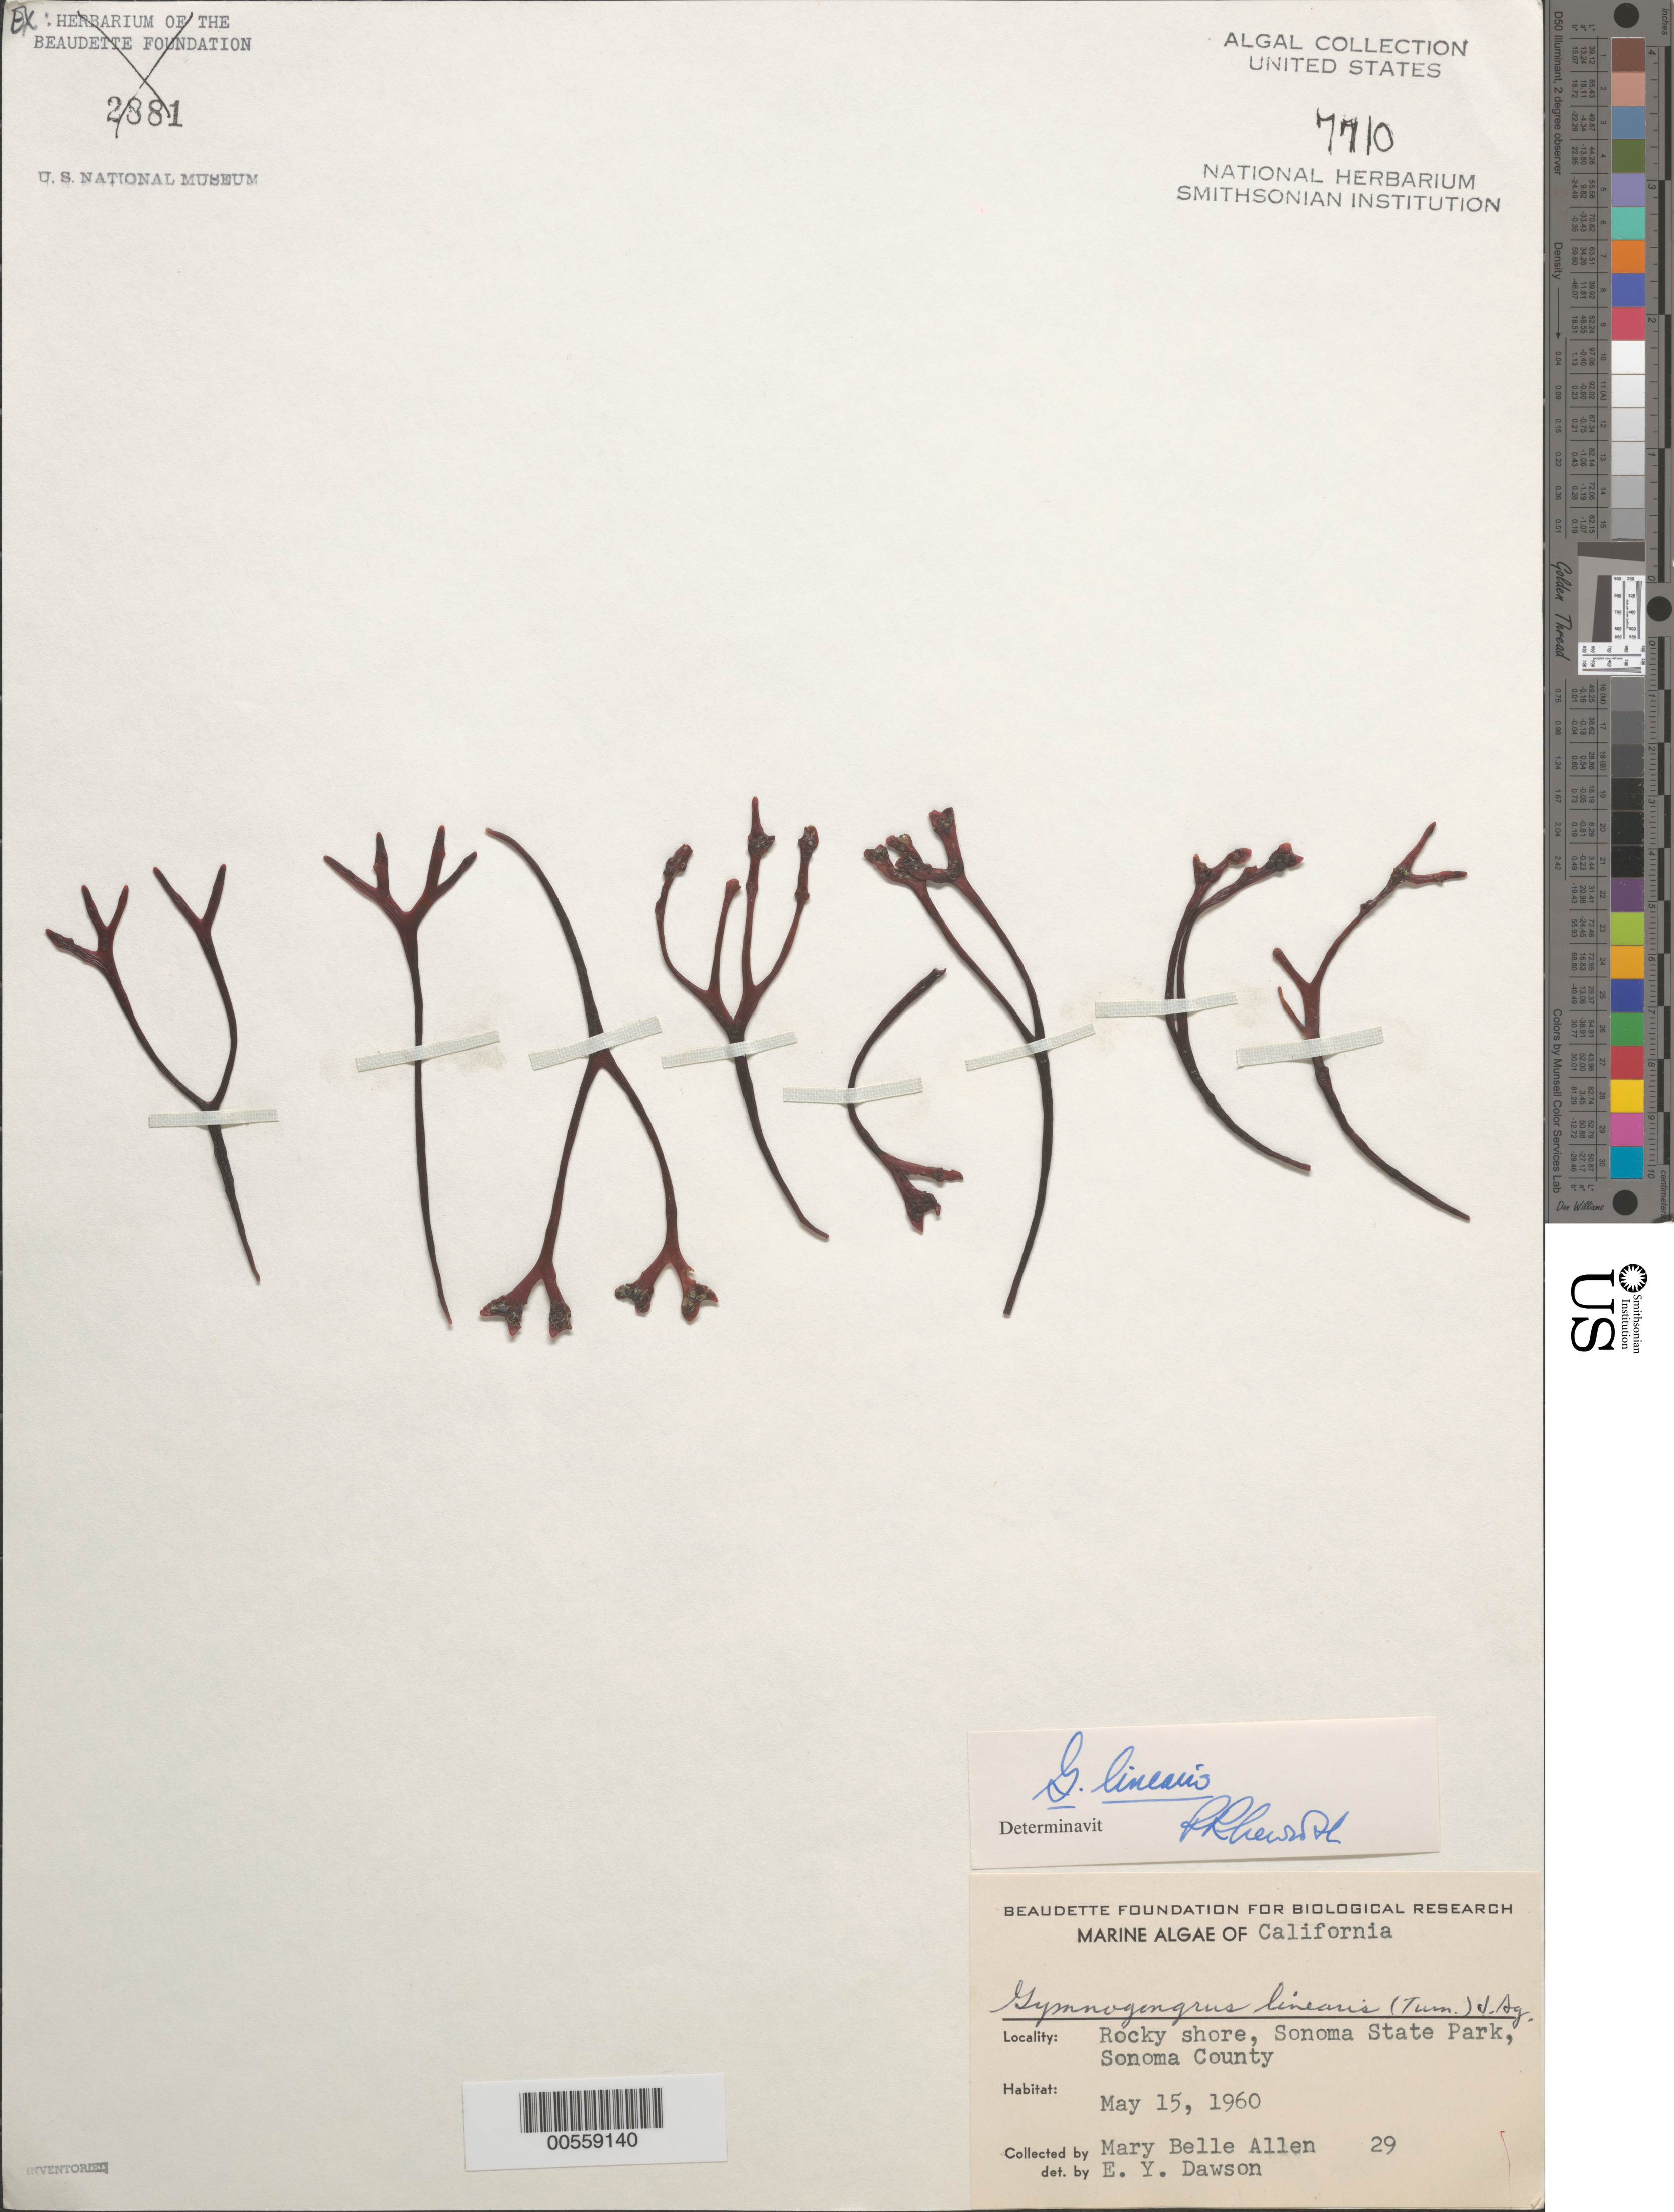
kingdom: Plantae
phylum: Rhodophyta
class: Florideophyceae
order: Gigartinales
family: Phyllophoraceae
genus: Ahnfeltiopsis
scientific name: Ahnfeltiopsis linearis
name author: (C. Agardh) P.C. Silva & DeCew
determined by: Algae name updating Project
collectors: M. B. Allen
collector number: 29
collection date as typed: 15 May 1960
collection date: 1960-05-15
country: United States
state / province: California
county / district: Sonoma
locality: Sonoma State Park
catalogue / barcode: US 7710